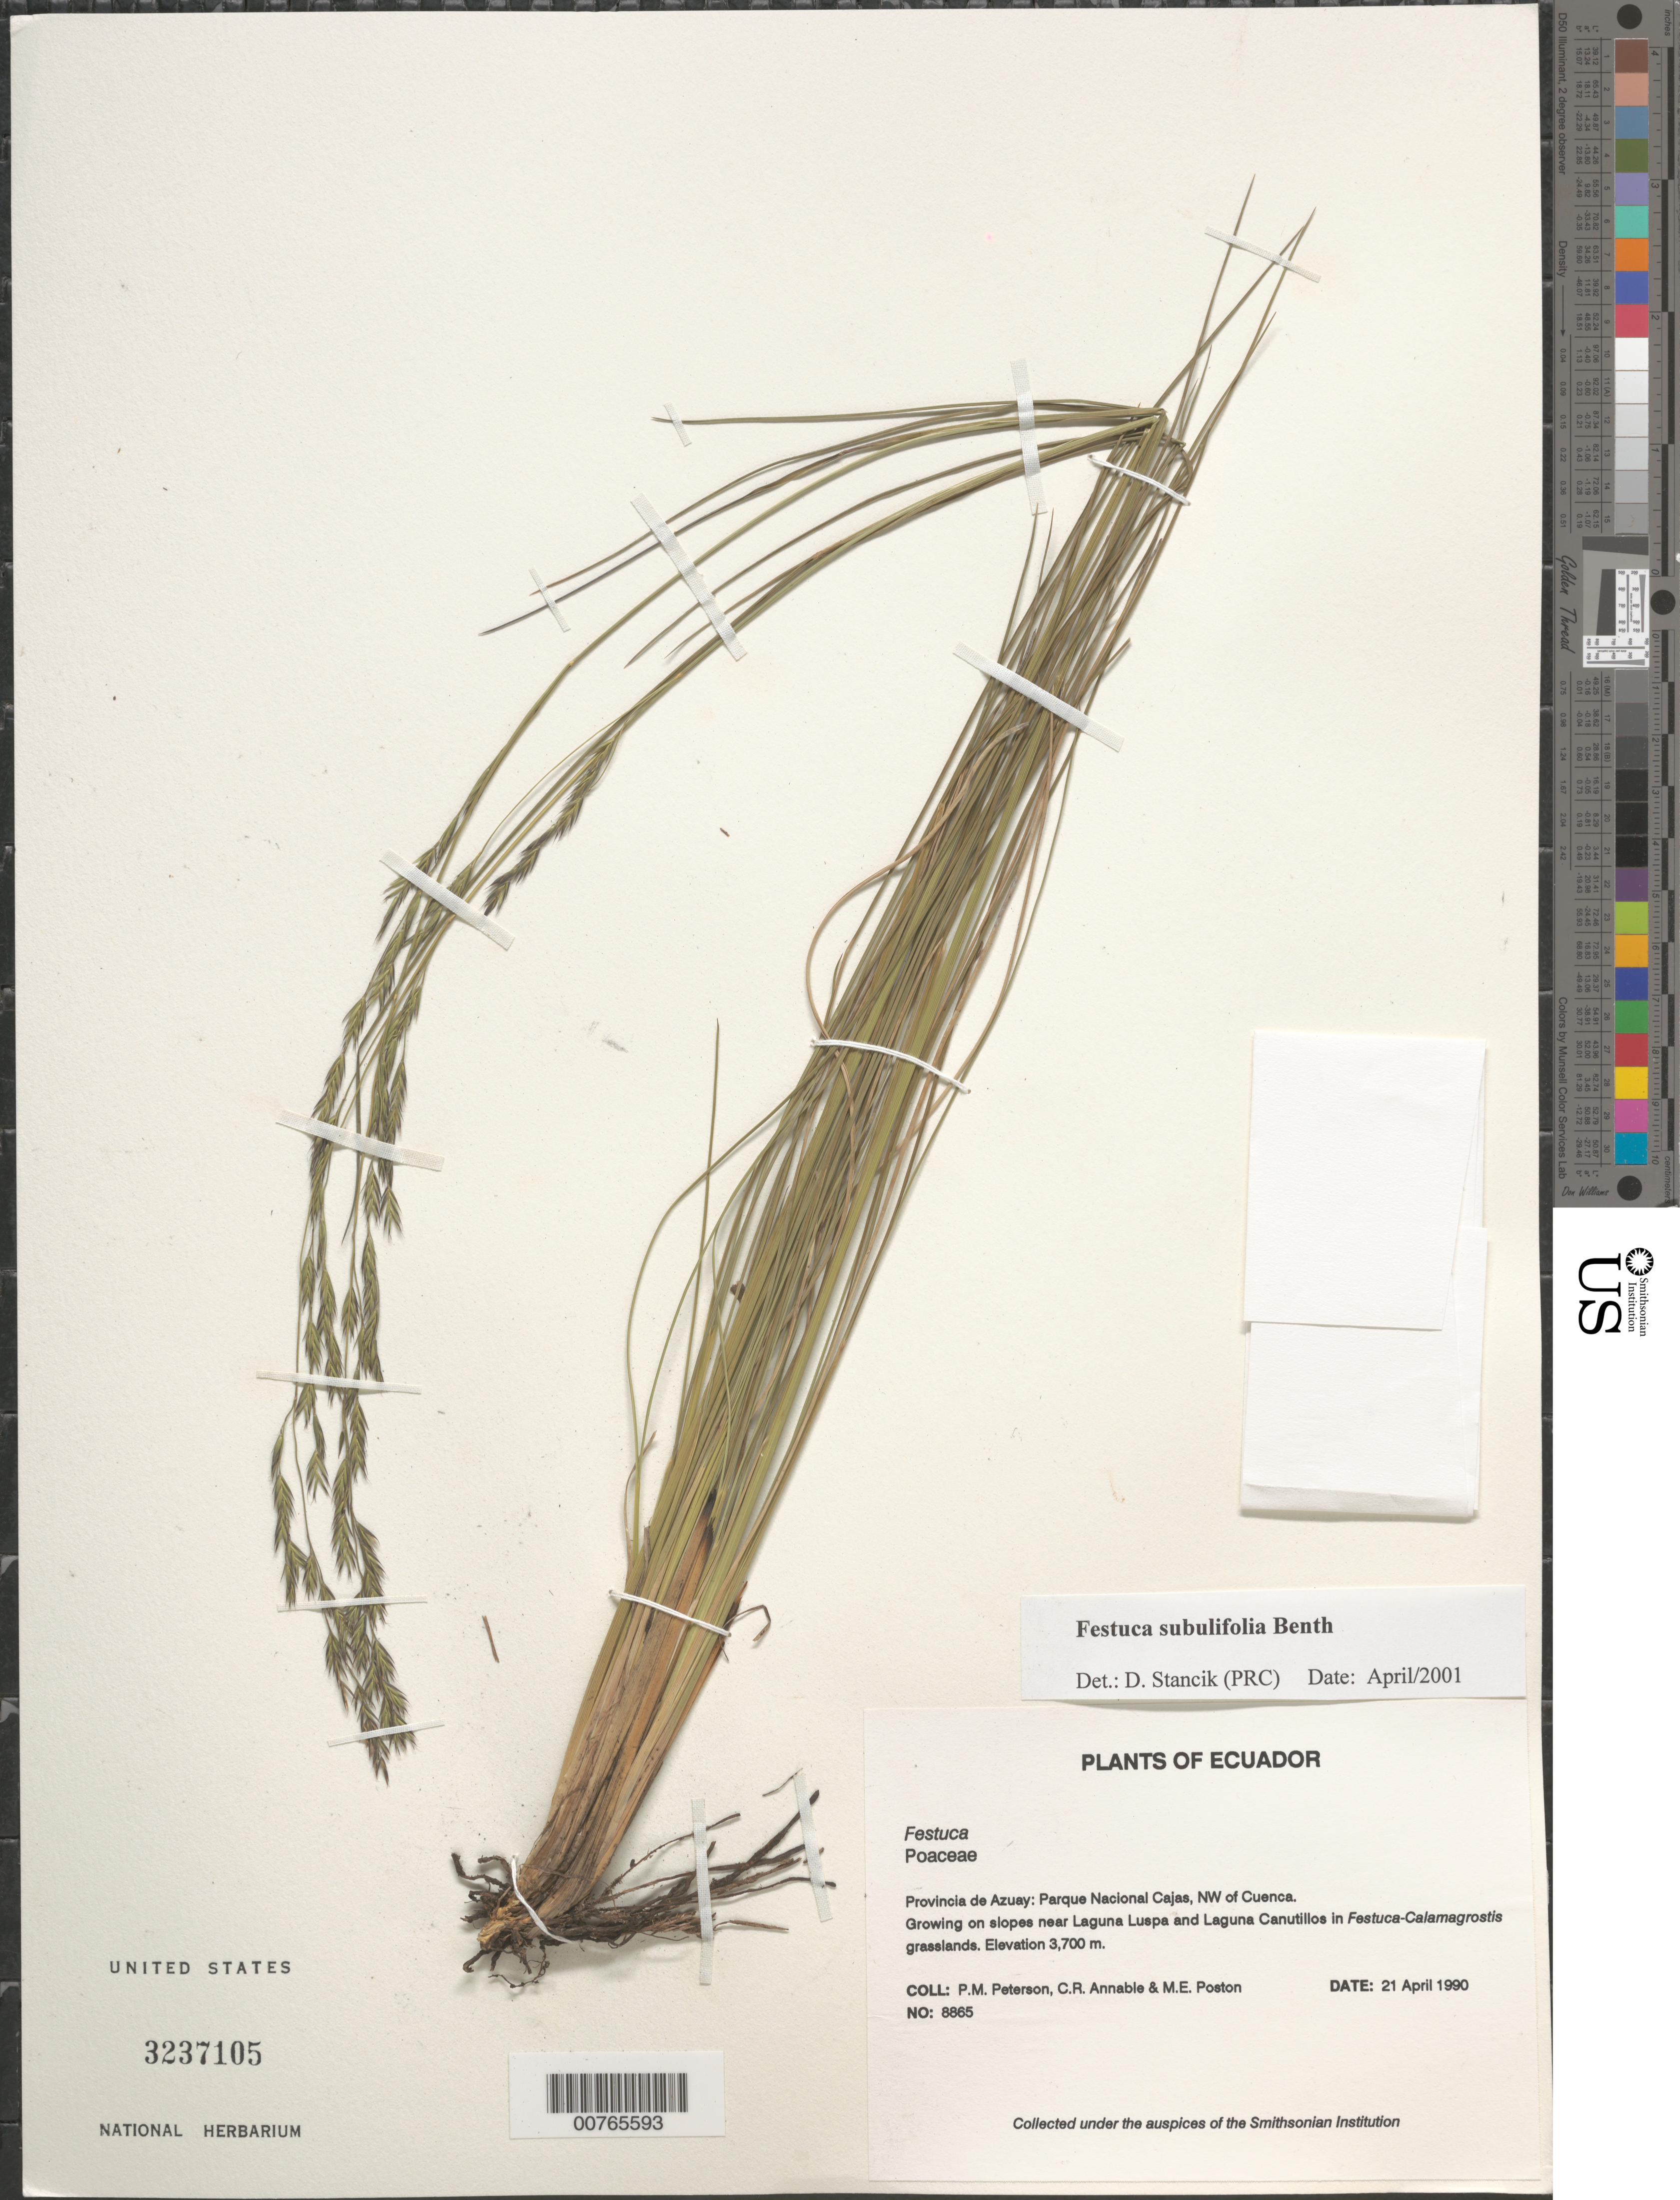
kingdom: Plantae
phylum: Tracheophyta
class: Liliopsida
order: Poales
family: Poaceae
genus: Festuca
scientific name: Festuca subulifolia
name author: Benth.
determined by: Stancik, D.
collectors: P. M. Peterson, C. R. Annable & M. Poston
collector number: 08865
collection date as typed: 21 Apr 1990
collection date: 1990-04-21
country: Ecuador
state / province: Azuay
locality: Parque Nacional Cajas, NW of Cuenca.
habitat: Growing on slopes near Laguna Luspa and Laguna Canutillos in Festuca-Calamagrostis grasslands.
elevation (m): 3700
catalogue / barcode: US 3237105